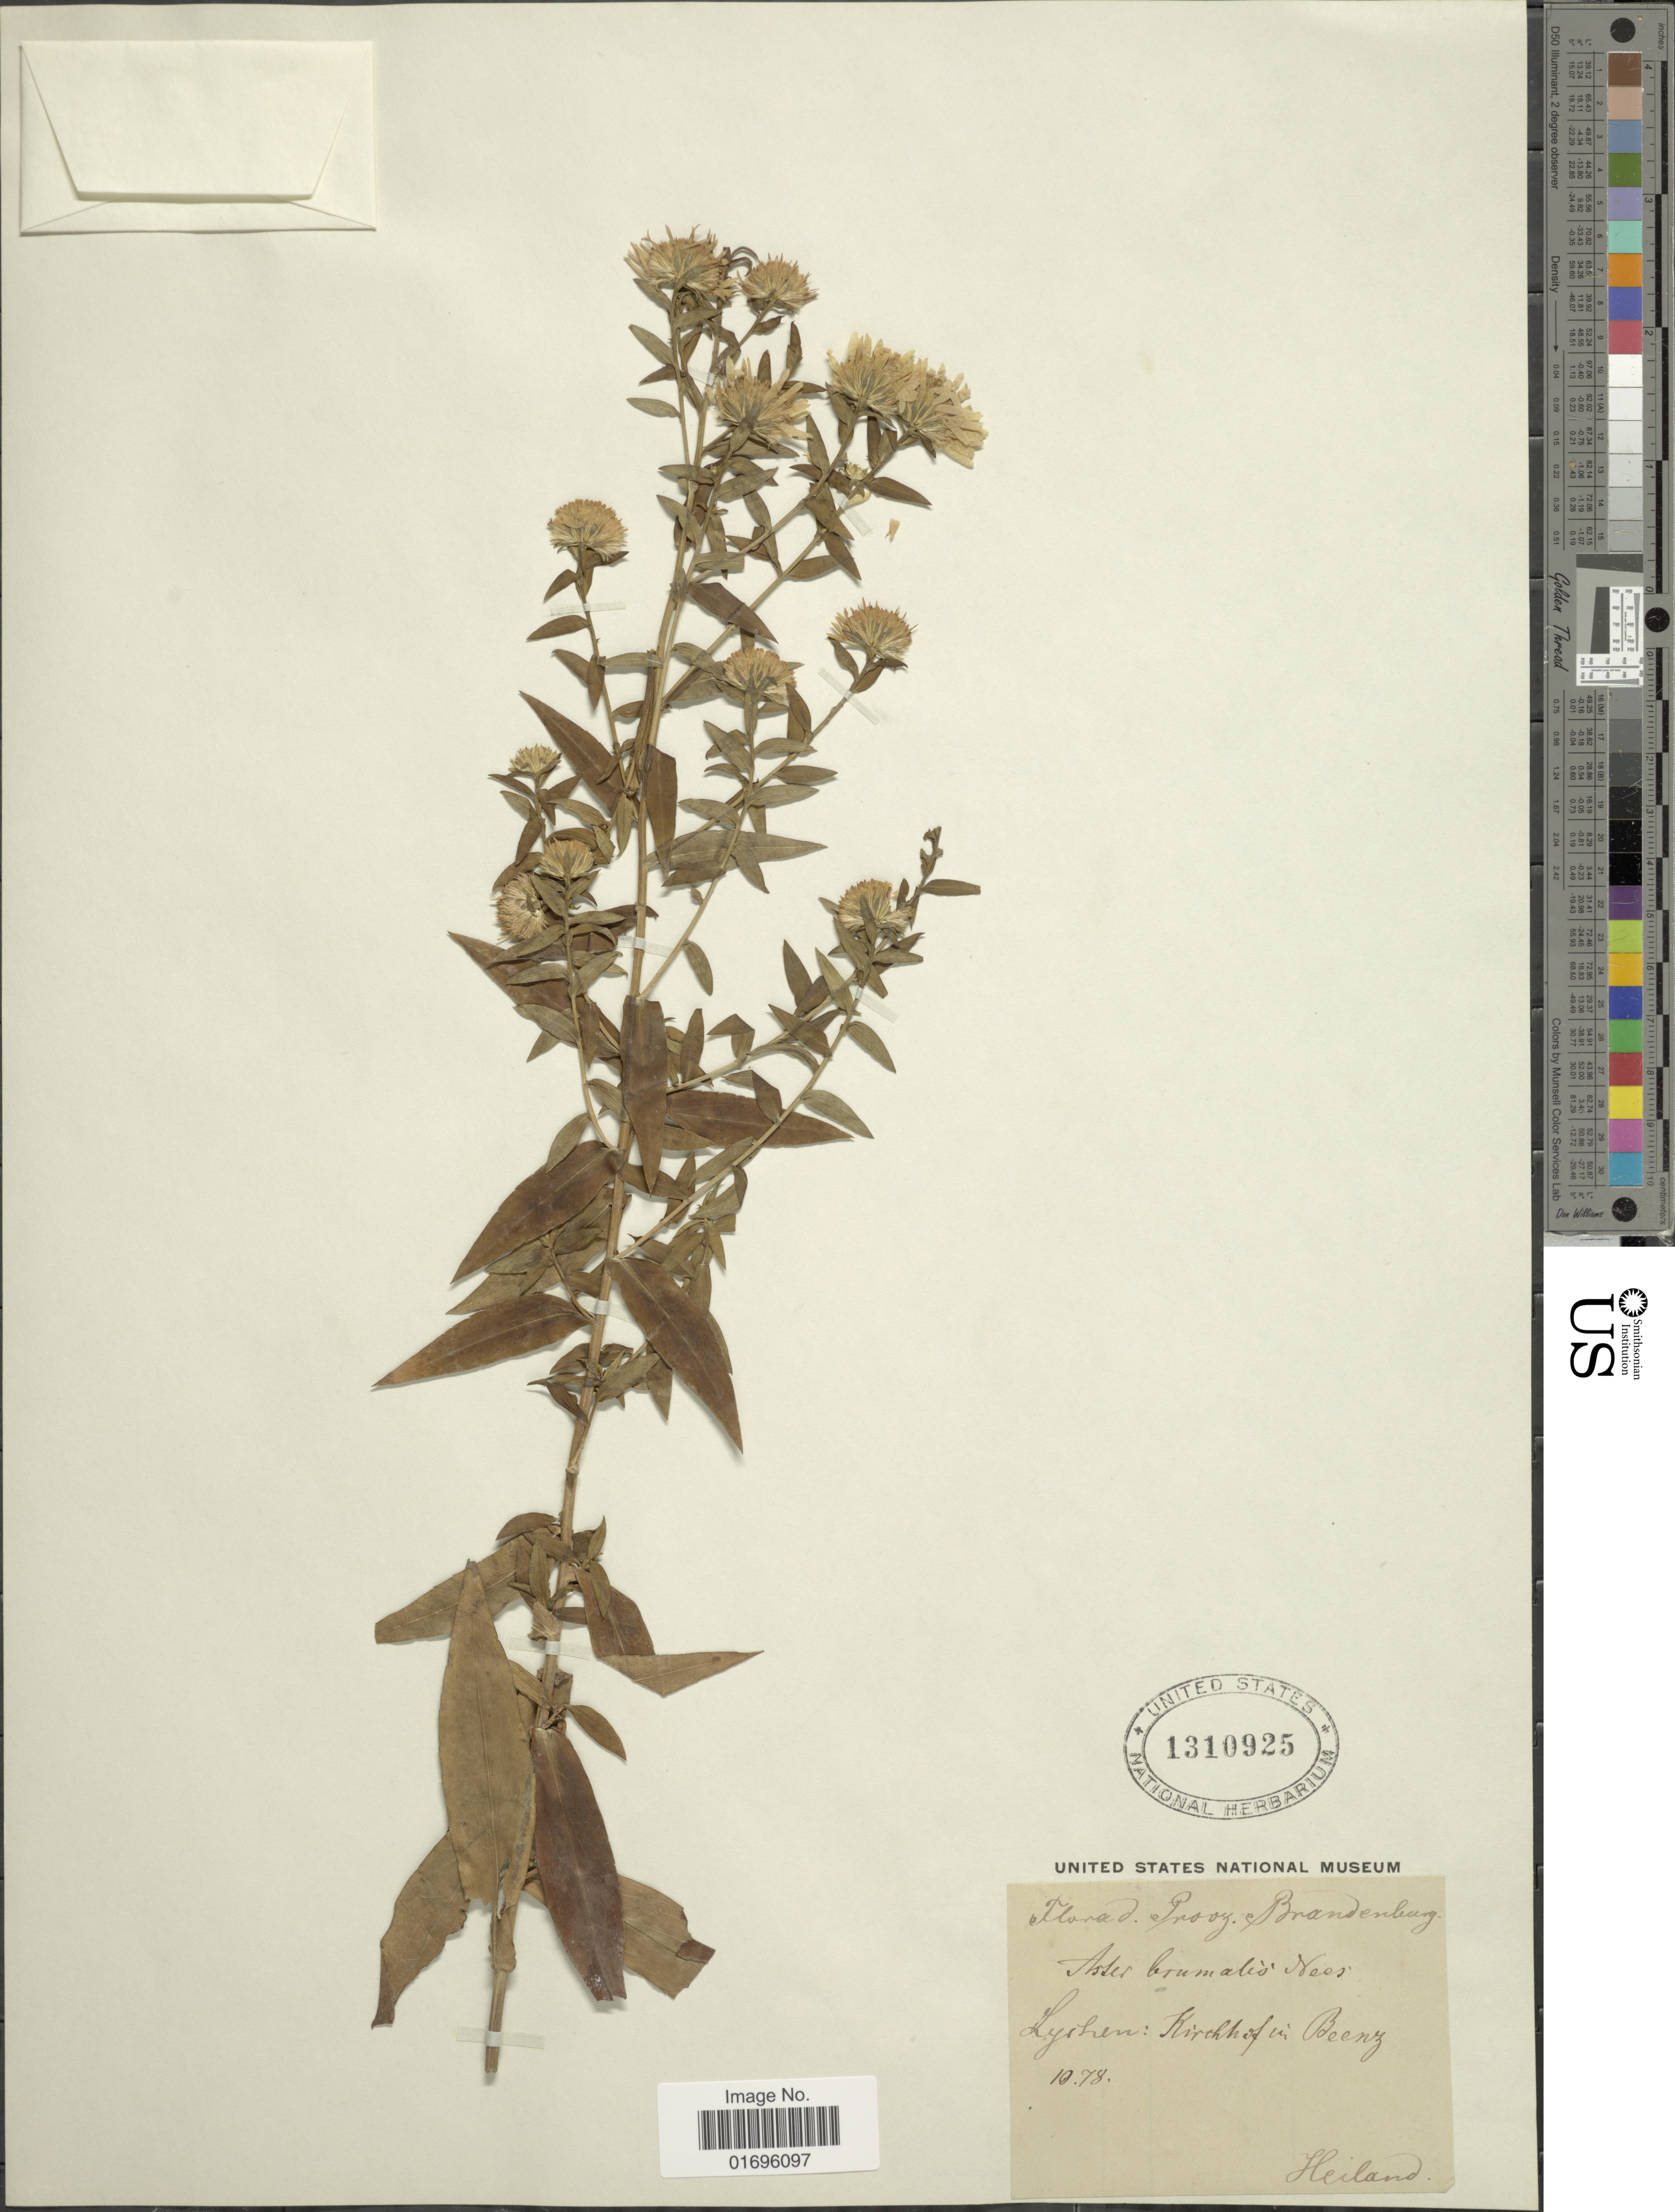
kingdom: Plantae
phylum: Tracheophyta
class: Magnoliopsida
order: Asterales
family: Asteraceae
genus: Aster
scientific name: Aster brumalis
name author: Nees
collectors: -. Heiland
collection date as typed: Transcribed d/m/y: /10/78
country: Germany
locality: Provz. Brandenburg/ Lyshen: Kirchhof in Beenz [interpreted]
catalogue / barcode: US 1310925